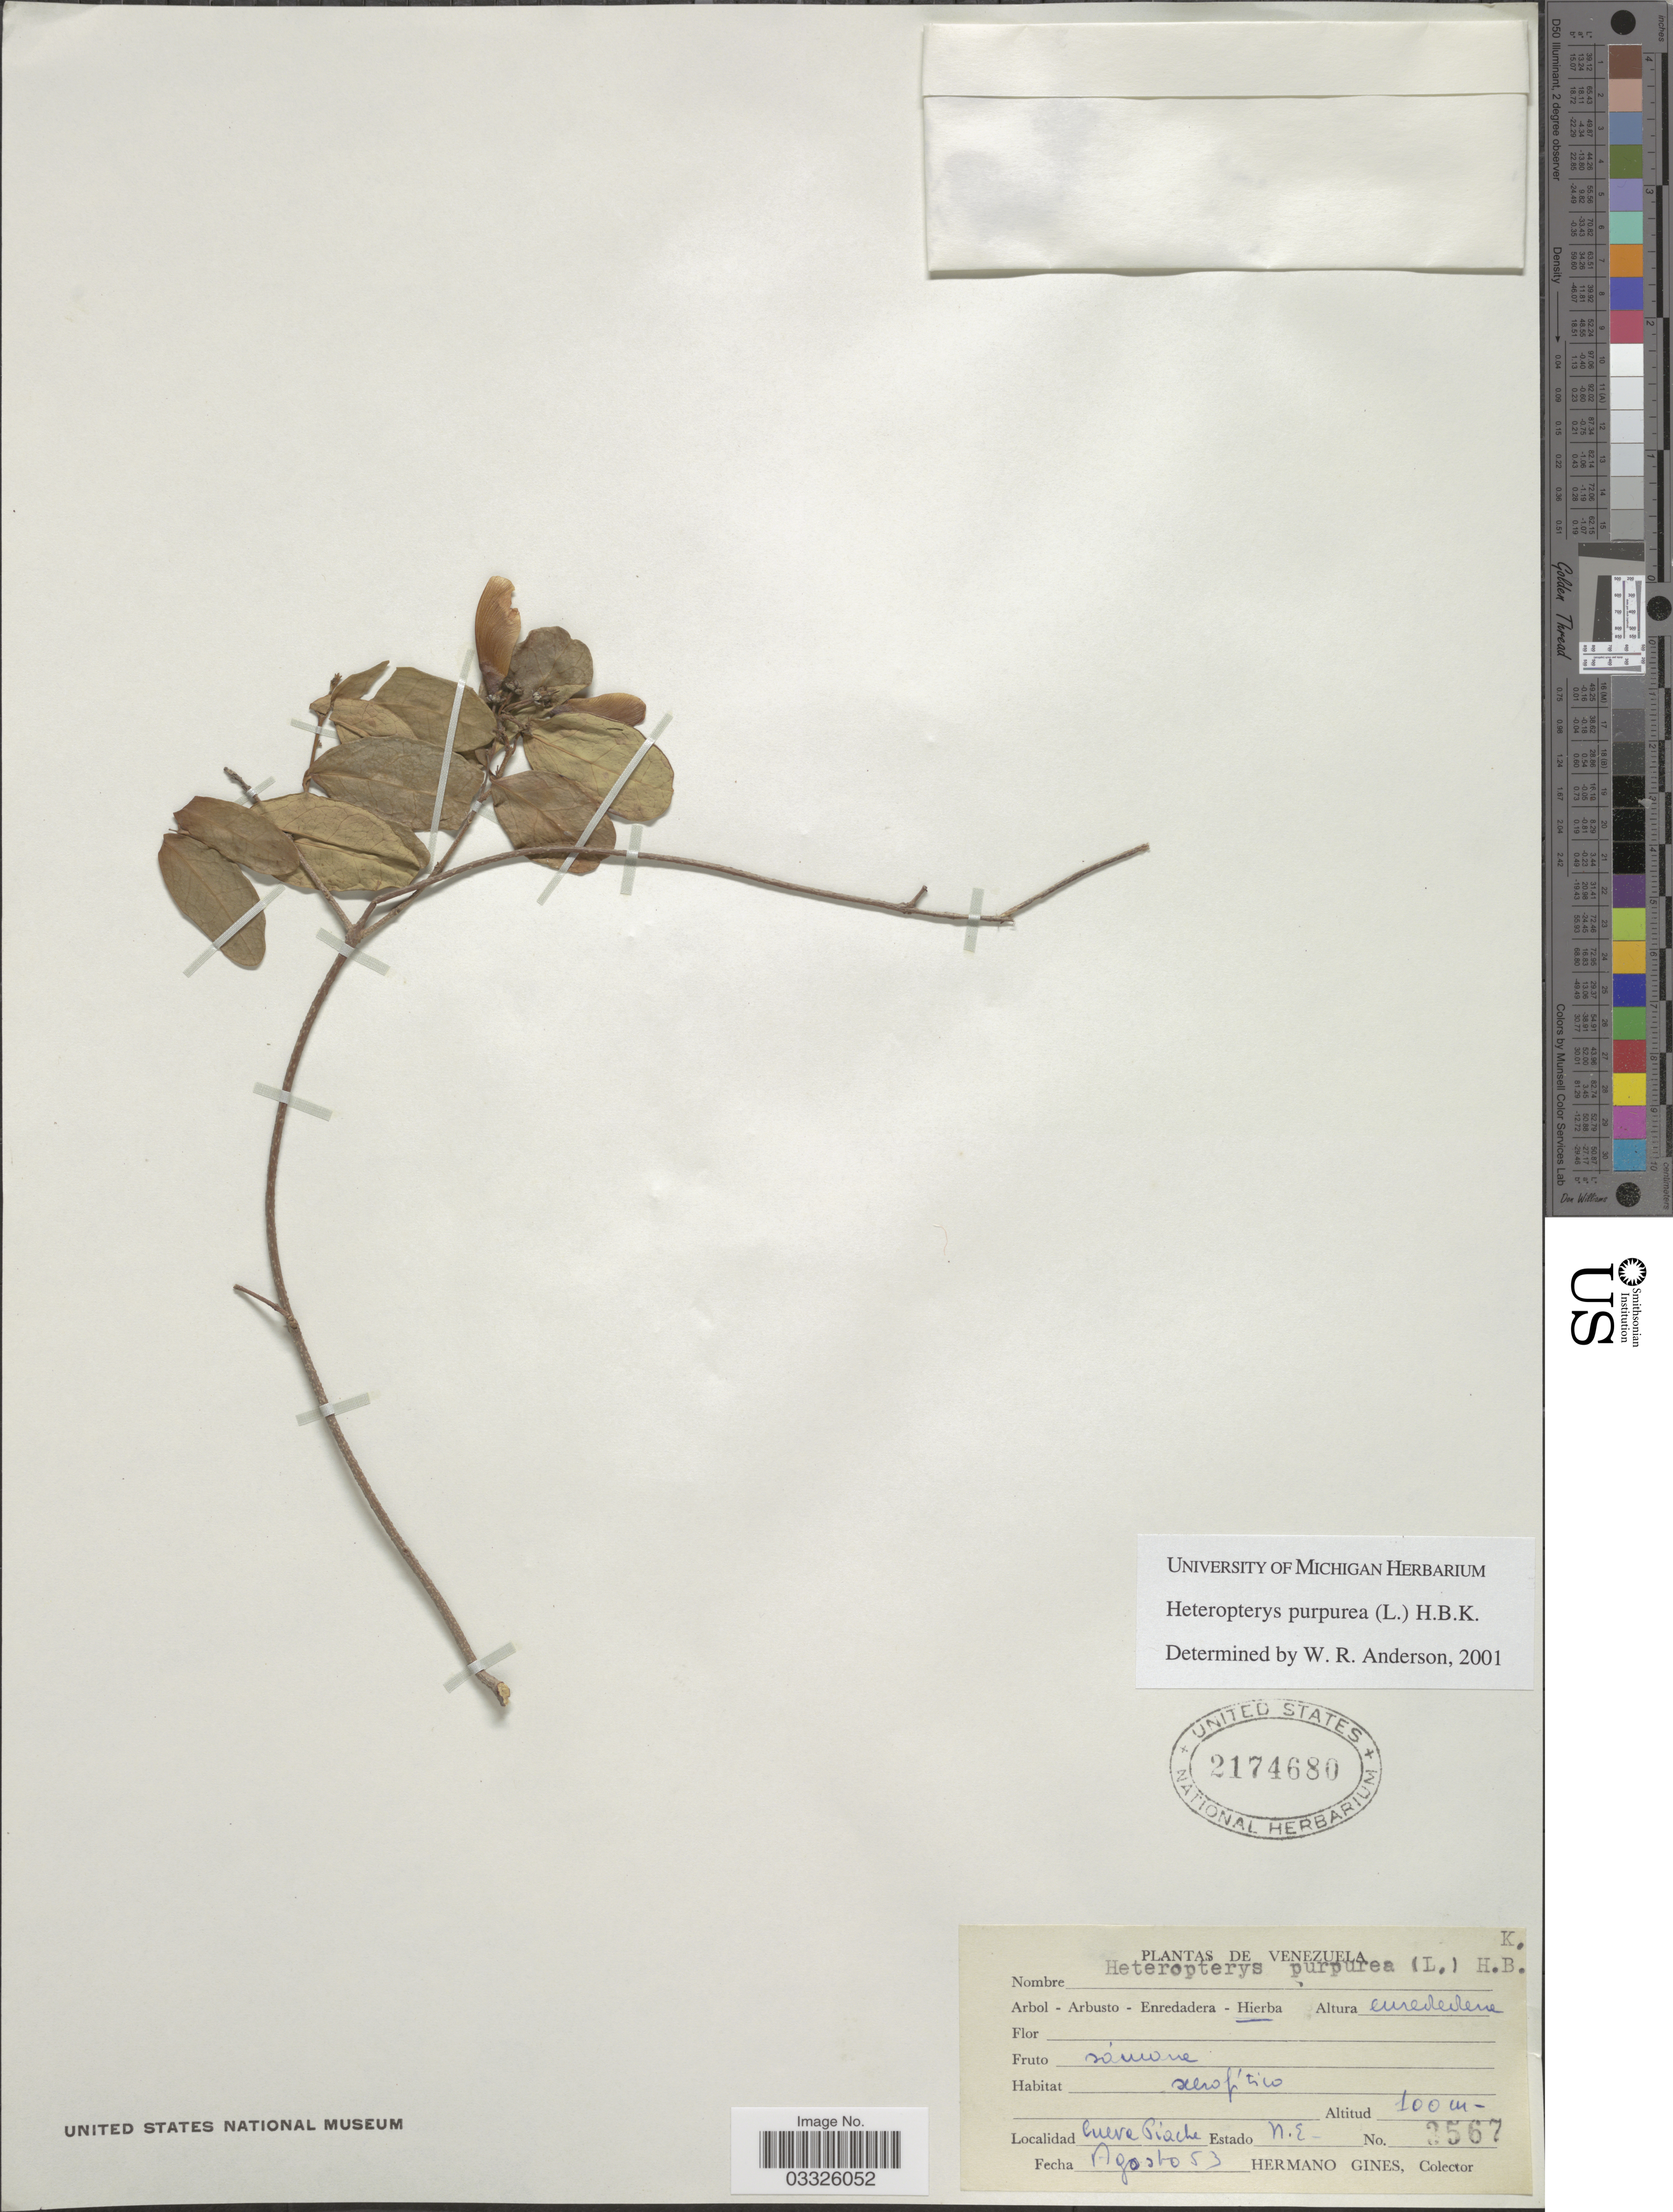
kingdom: Plantae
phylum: Tracheophyta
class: Magnoliopsida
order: Malpighiales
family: Malpighiaceae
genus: Heteropterys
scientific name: Heteropterys purpurea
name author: (L.) Kunth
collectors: Bro. Gines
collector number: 3567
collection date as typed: Transcribed d/m/y: /8/53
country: Venezuela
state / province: Nueva Esparta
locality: Cueva Piache. Estado N. E.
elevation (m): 100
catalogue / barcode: US 2174680